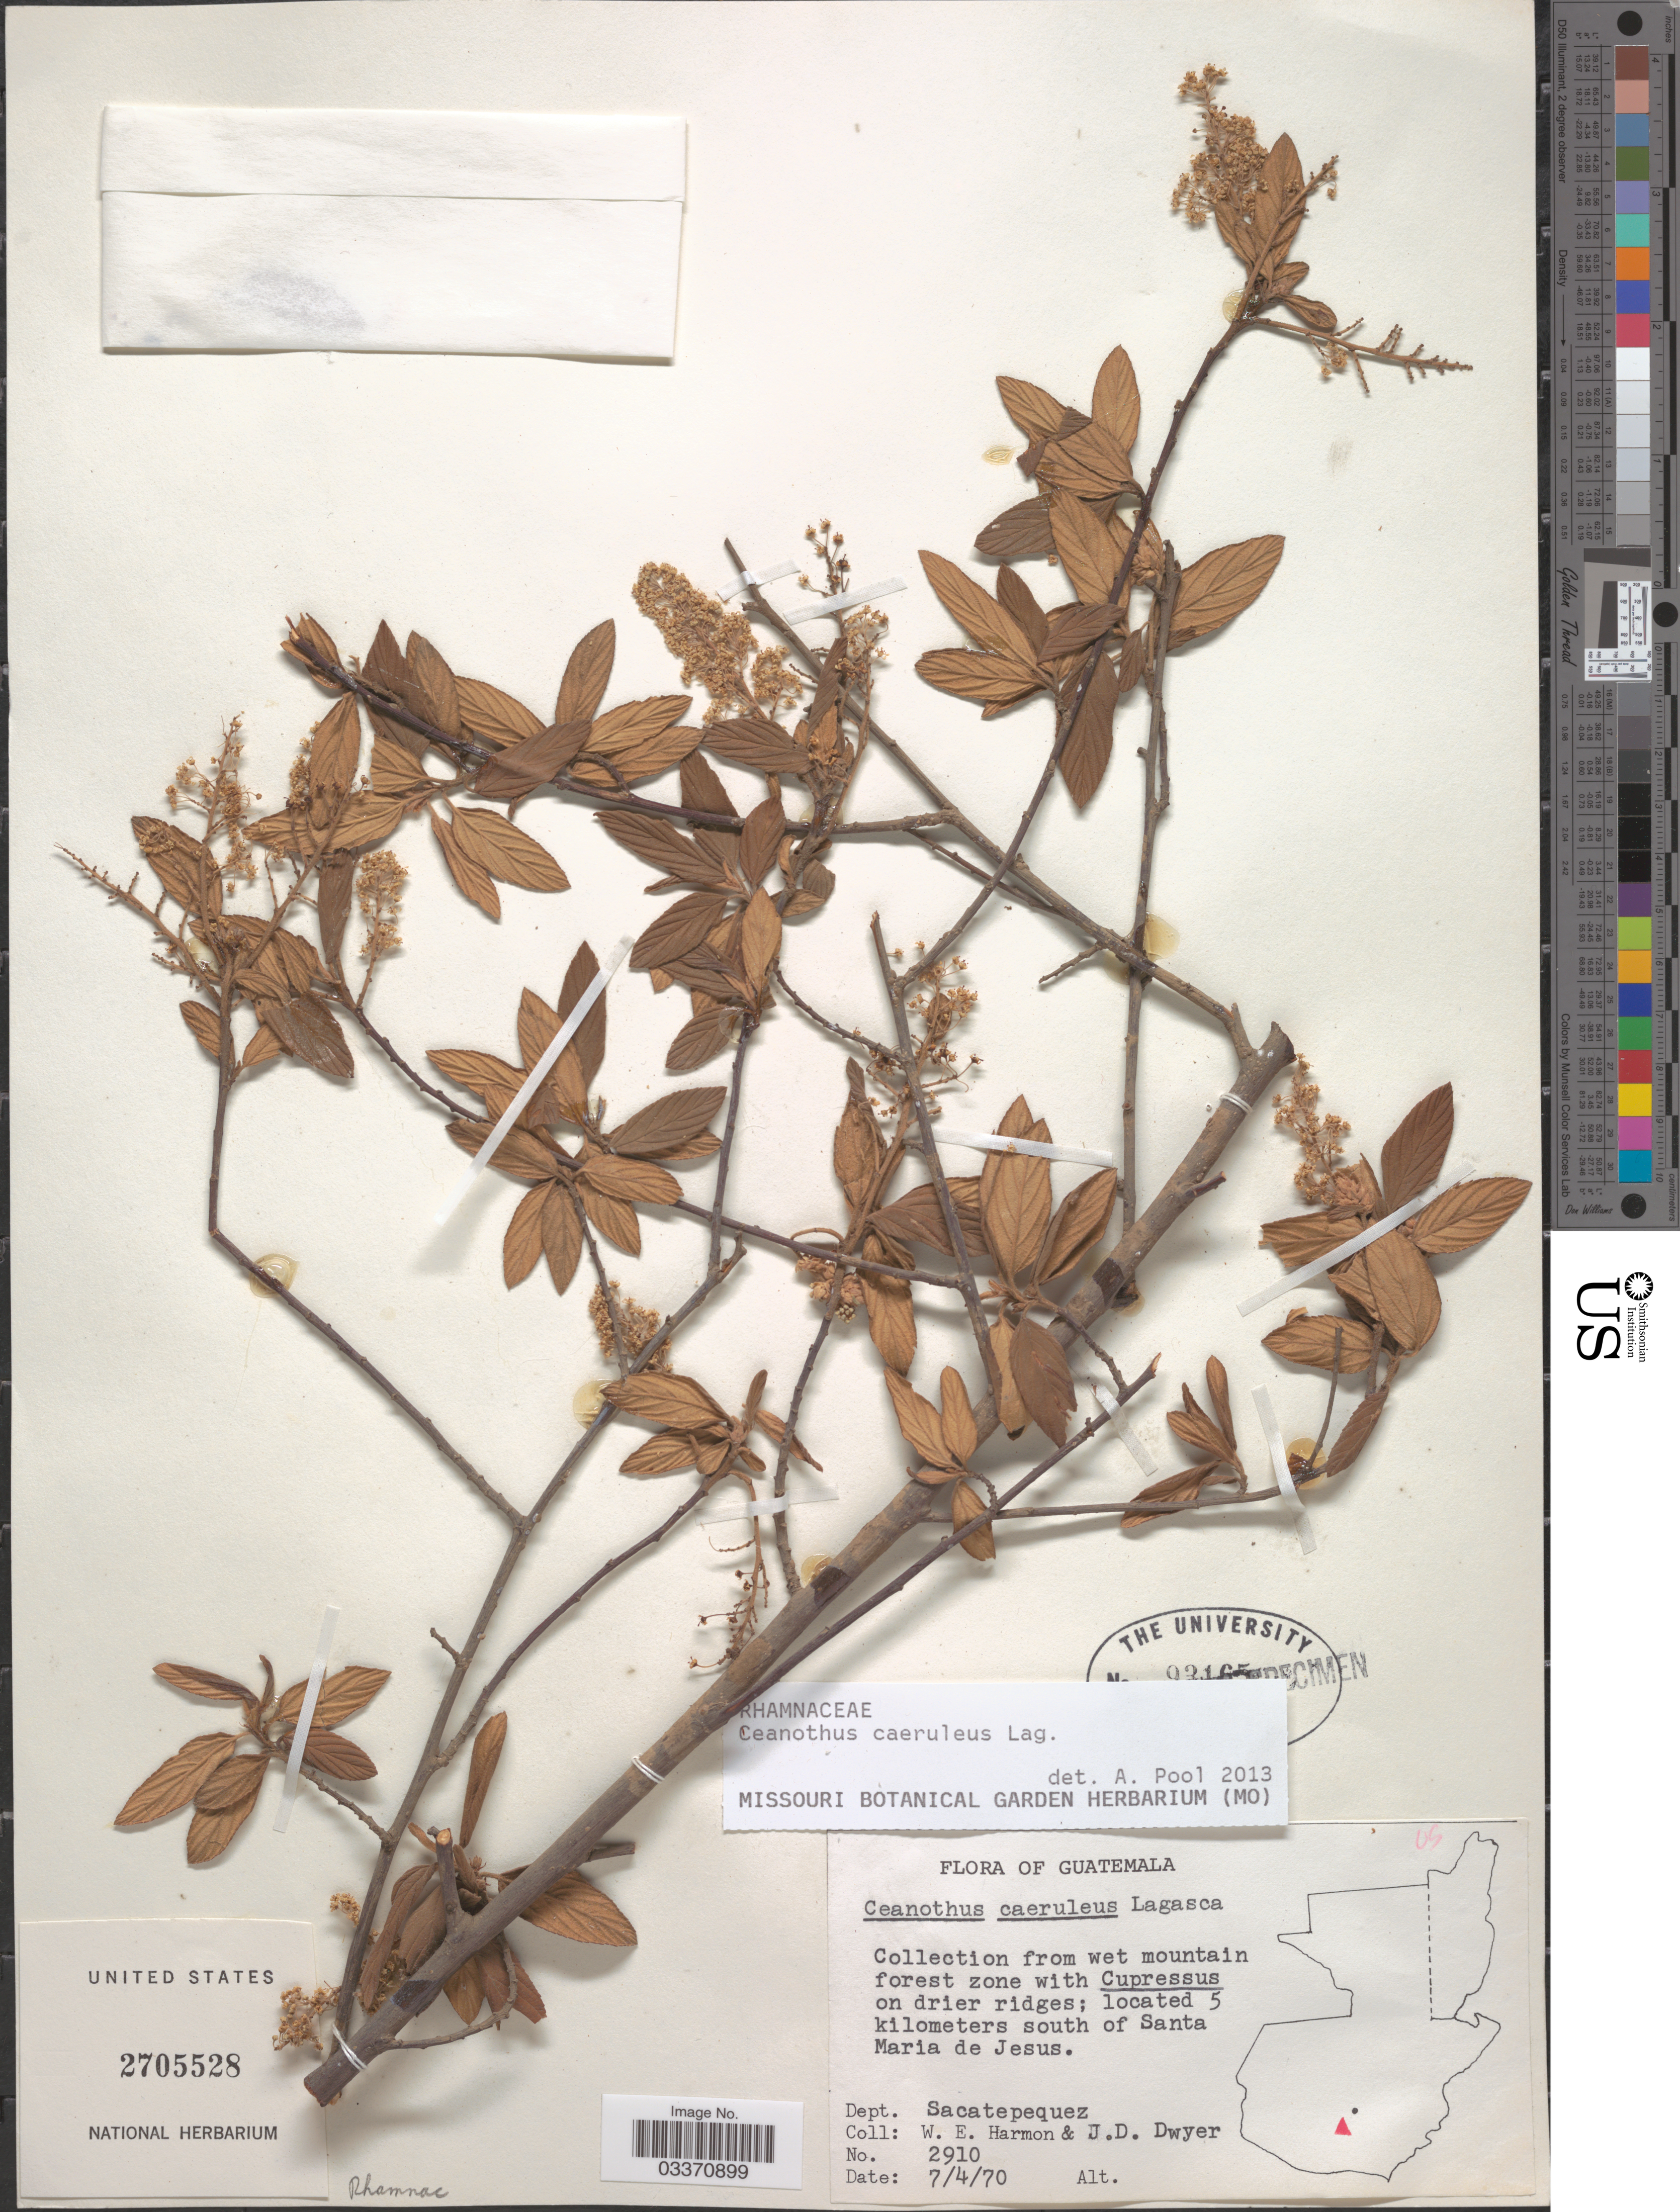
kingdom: Plantae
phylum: Tracheophyta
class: Magnoliopsida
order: Rosales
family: Rhamnaceae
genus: Ceanothus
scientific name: Ceanothus caeruleus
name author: Lag.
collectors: W. E. Harmon & J. D. Dwyer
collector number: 2910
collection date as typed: Transcribed d/m/y: 7/4/70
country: Guatemala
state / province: Sacatepéquez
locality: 5 kilometers south of Santa Maria de Jesus. Dept. Sacatepequez.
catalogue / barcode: US 2705528